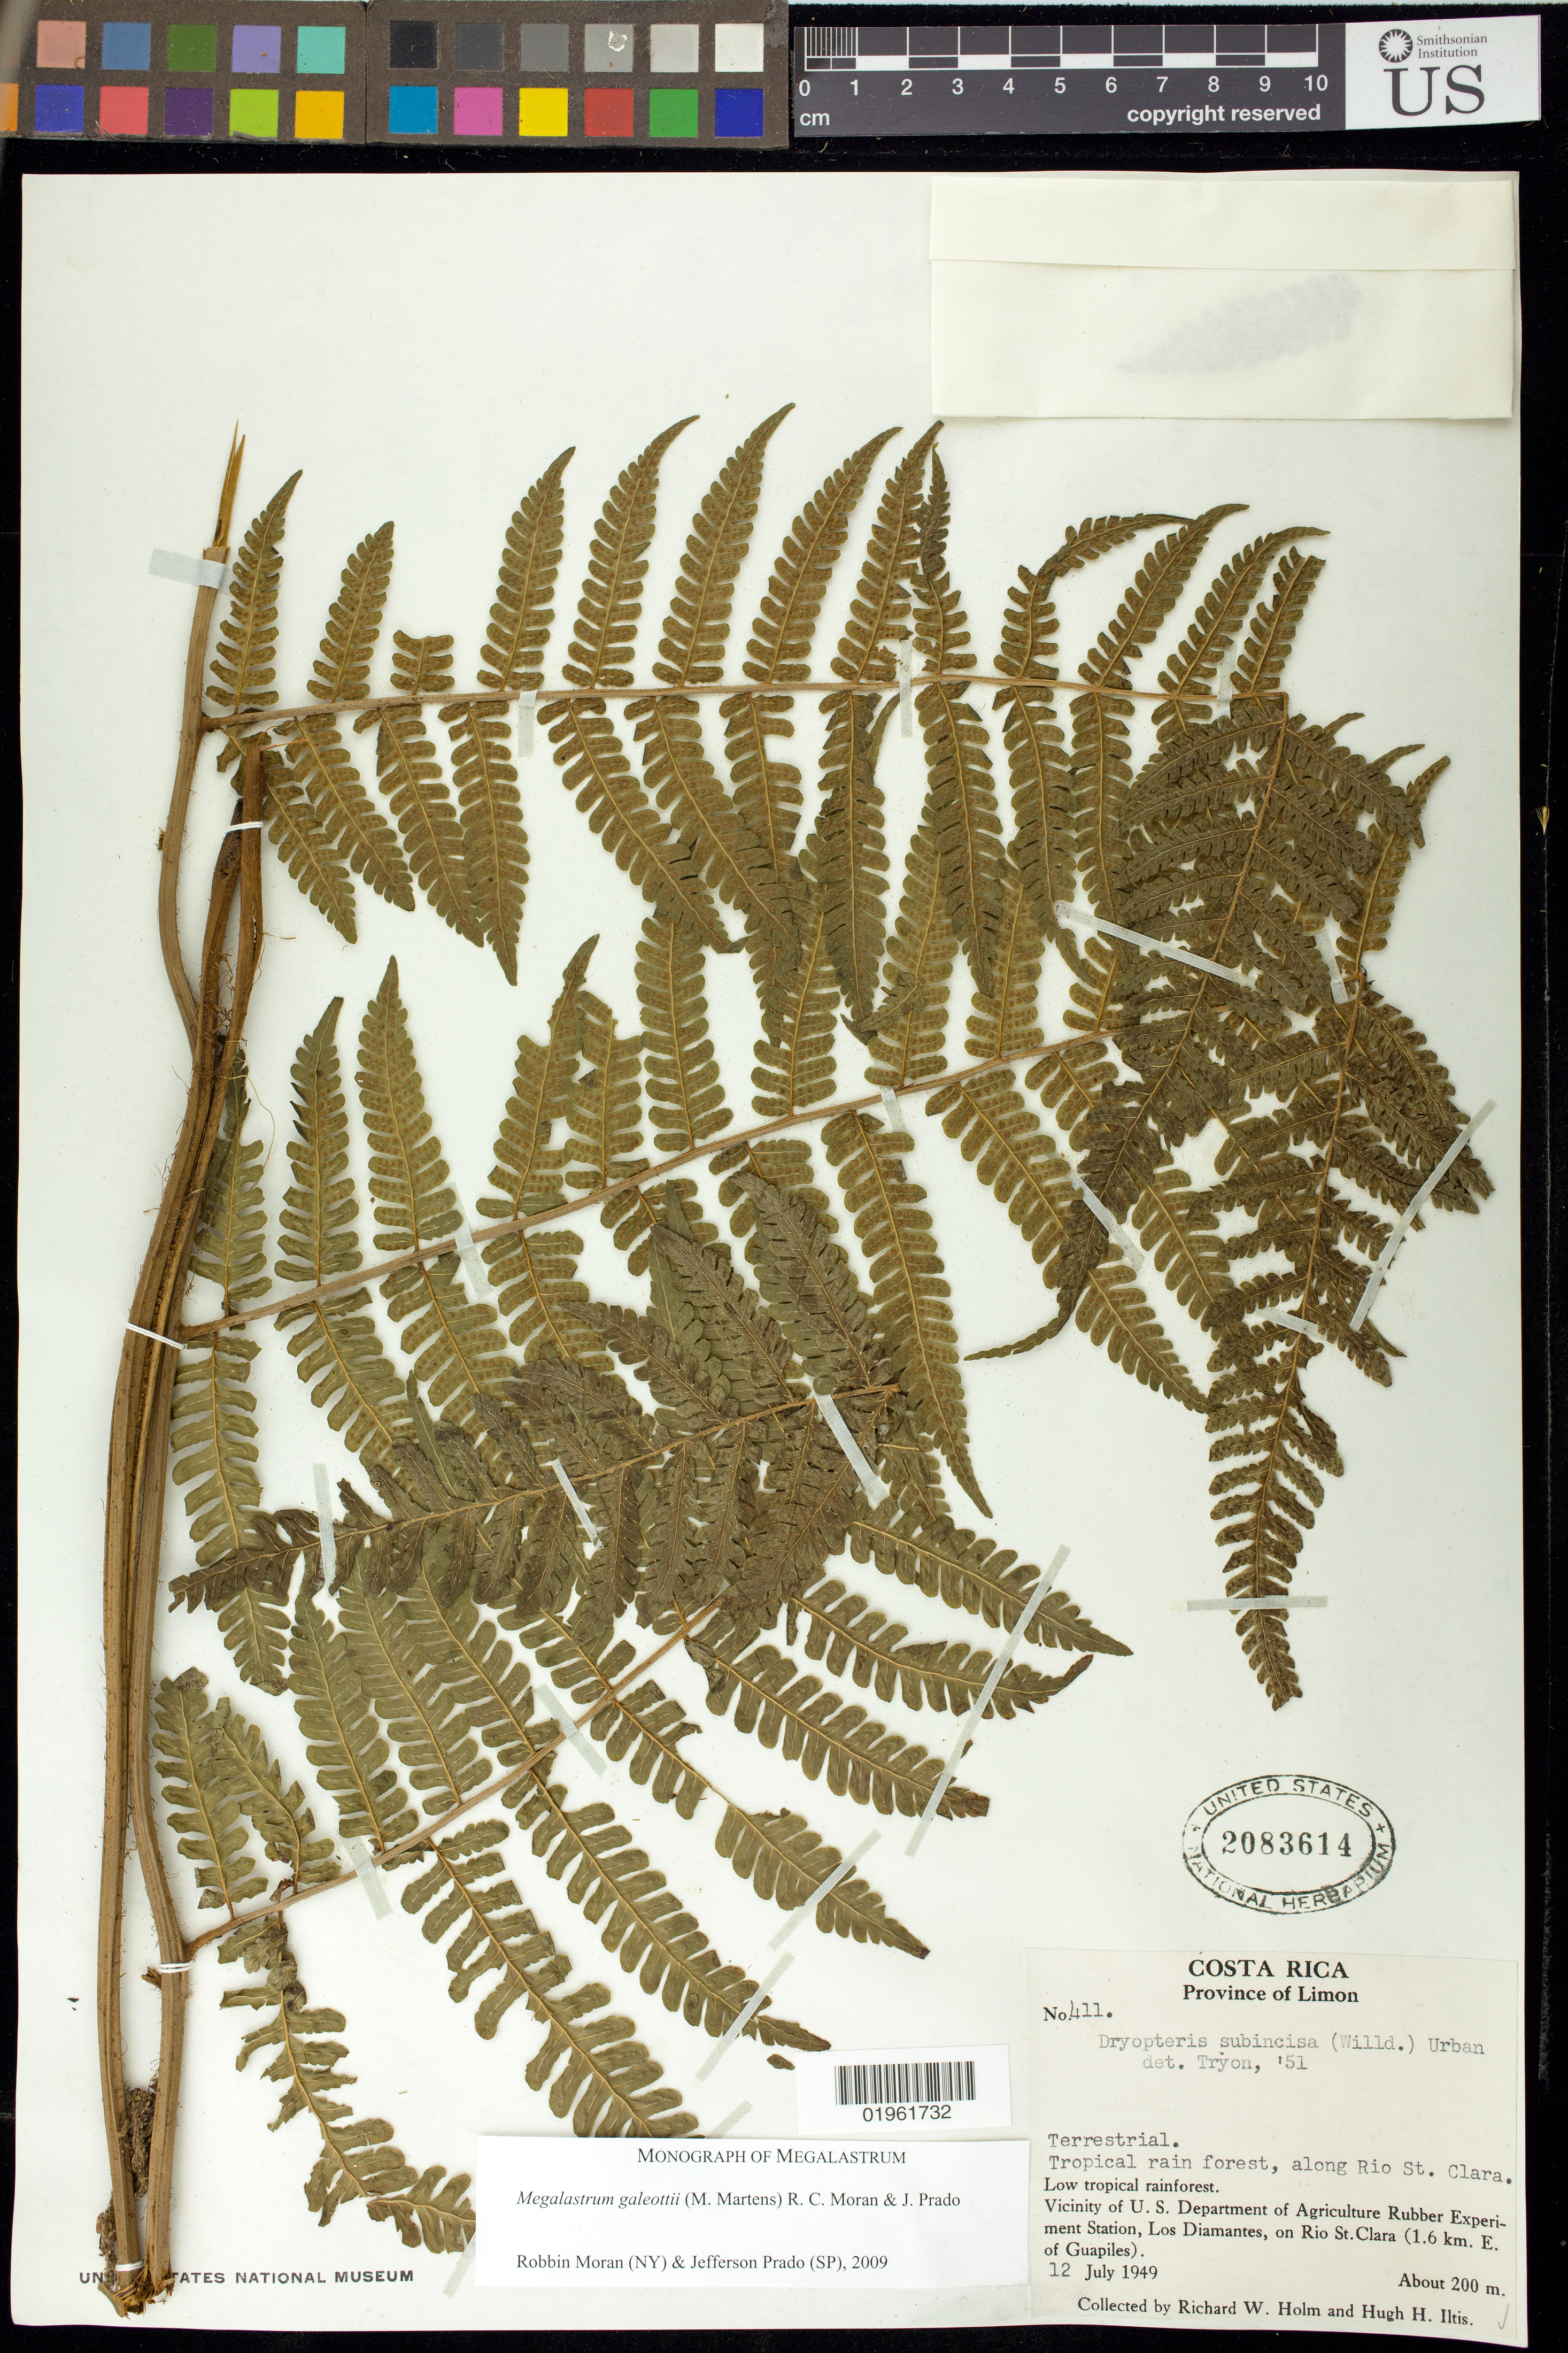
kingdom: Plantae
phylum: Tracheophyta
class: Polypodiopsida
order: Polypodiales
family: Dryopteridaceae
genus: Megalastrum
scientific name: Megalastrum galeottii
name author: (M. Martens) R.C. Moran & J. Prado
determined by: Moran, R. C.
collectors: R. W. Holm & H. H. Iltis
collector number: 411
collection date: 1949-07-12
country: Costa Rica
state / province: Limón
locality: Along Rio St. Clara, Vicinity of U.S. Department of Agriculture Rubber Experiment Station, Los Diamantes, on Rio St. Clara ( 1.6 km E. of Guapiles)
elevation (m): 200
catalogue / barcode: US 2083614